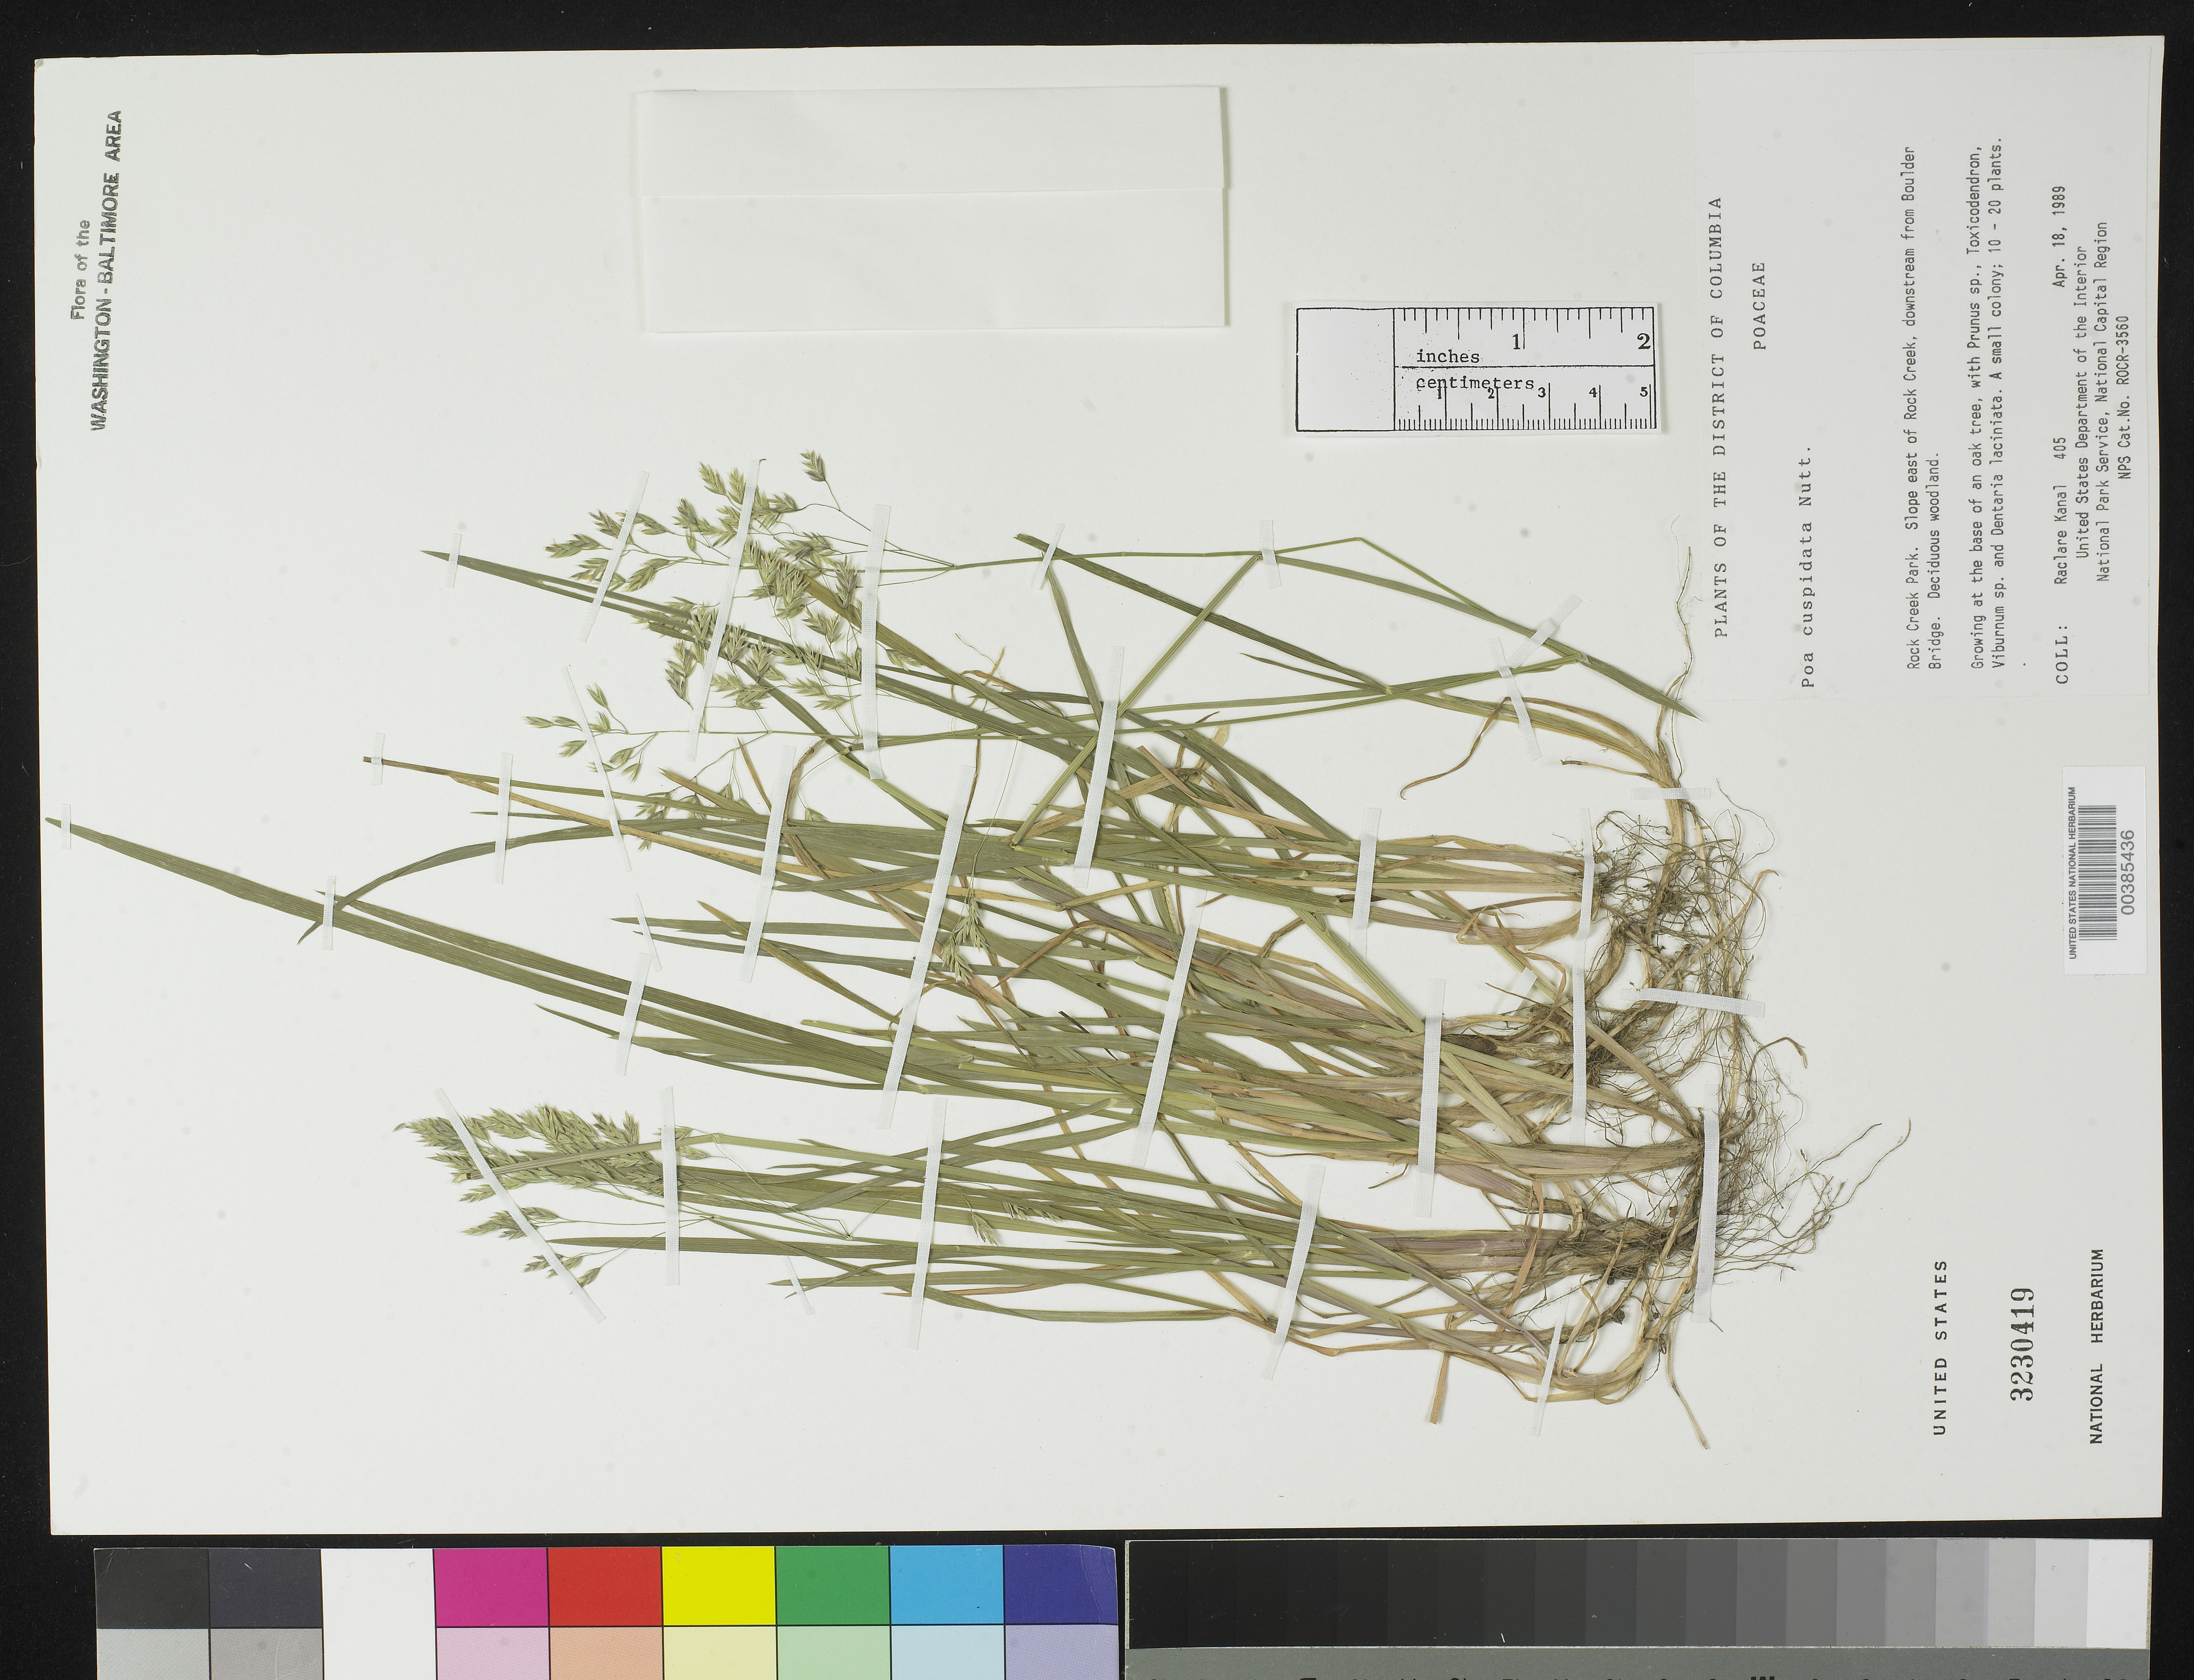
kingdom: Plantae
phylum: Tracheophyta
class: Liliopsida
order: Poales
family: Poaceae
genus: Poa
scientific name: Poa cuspidata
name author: Nutt.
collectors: R. Kanal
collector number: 405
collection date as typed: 18 Apr 1989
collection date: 1989-04-18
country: United States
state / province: District of Columbia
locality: Rock Creek Park, downstream from Boulder Bridge Rock Creek Park and Vicinity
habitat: Deciduous woodland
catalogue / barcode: US 3230419